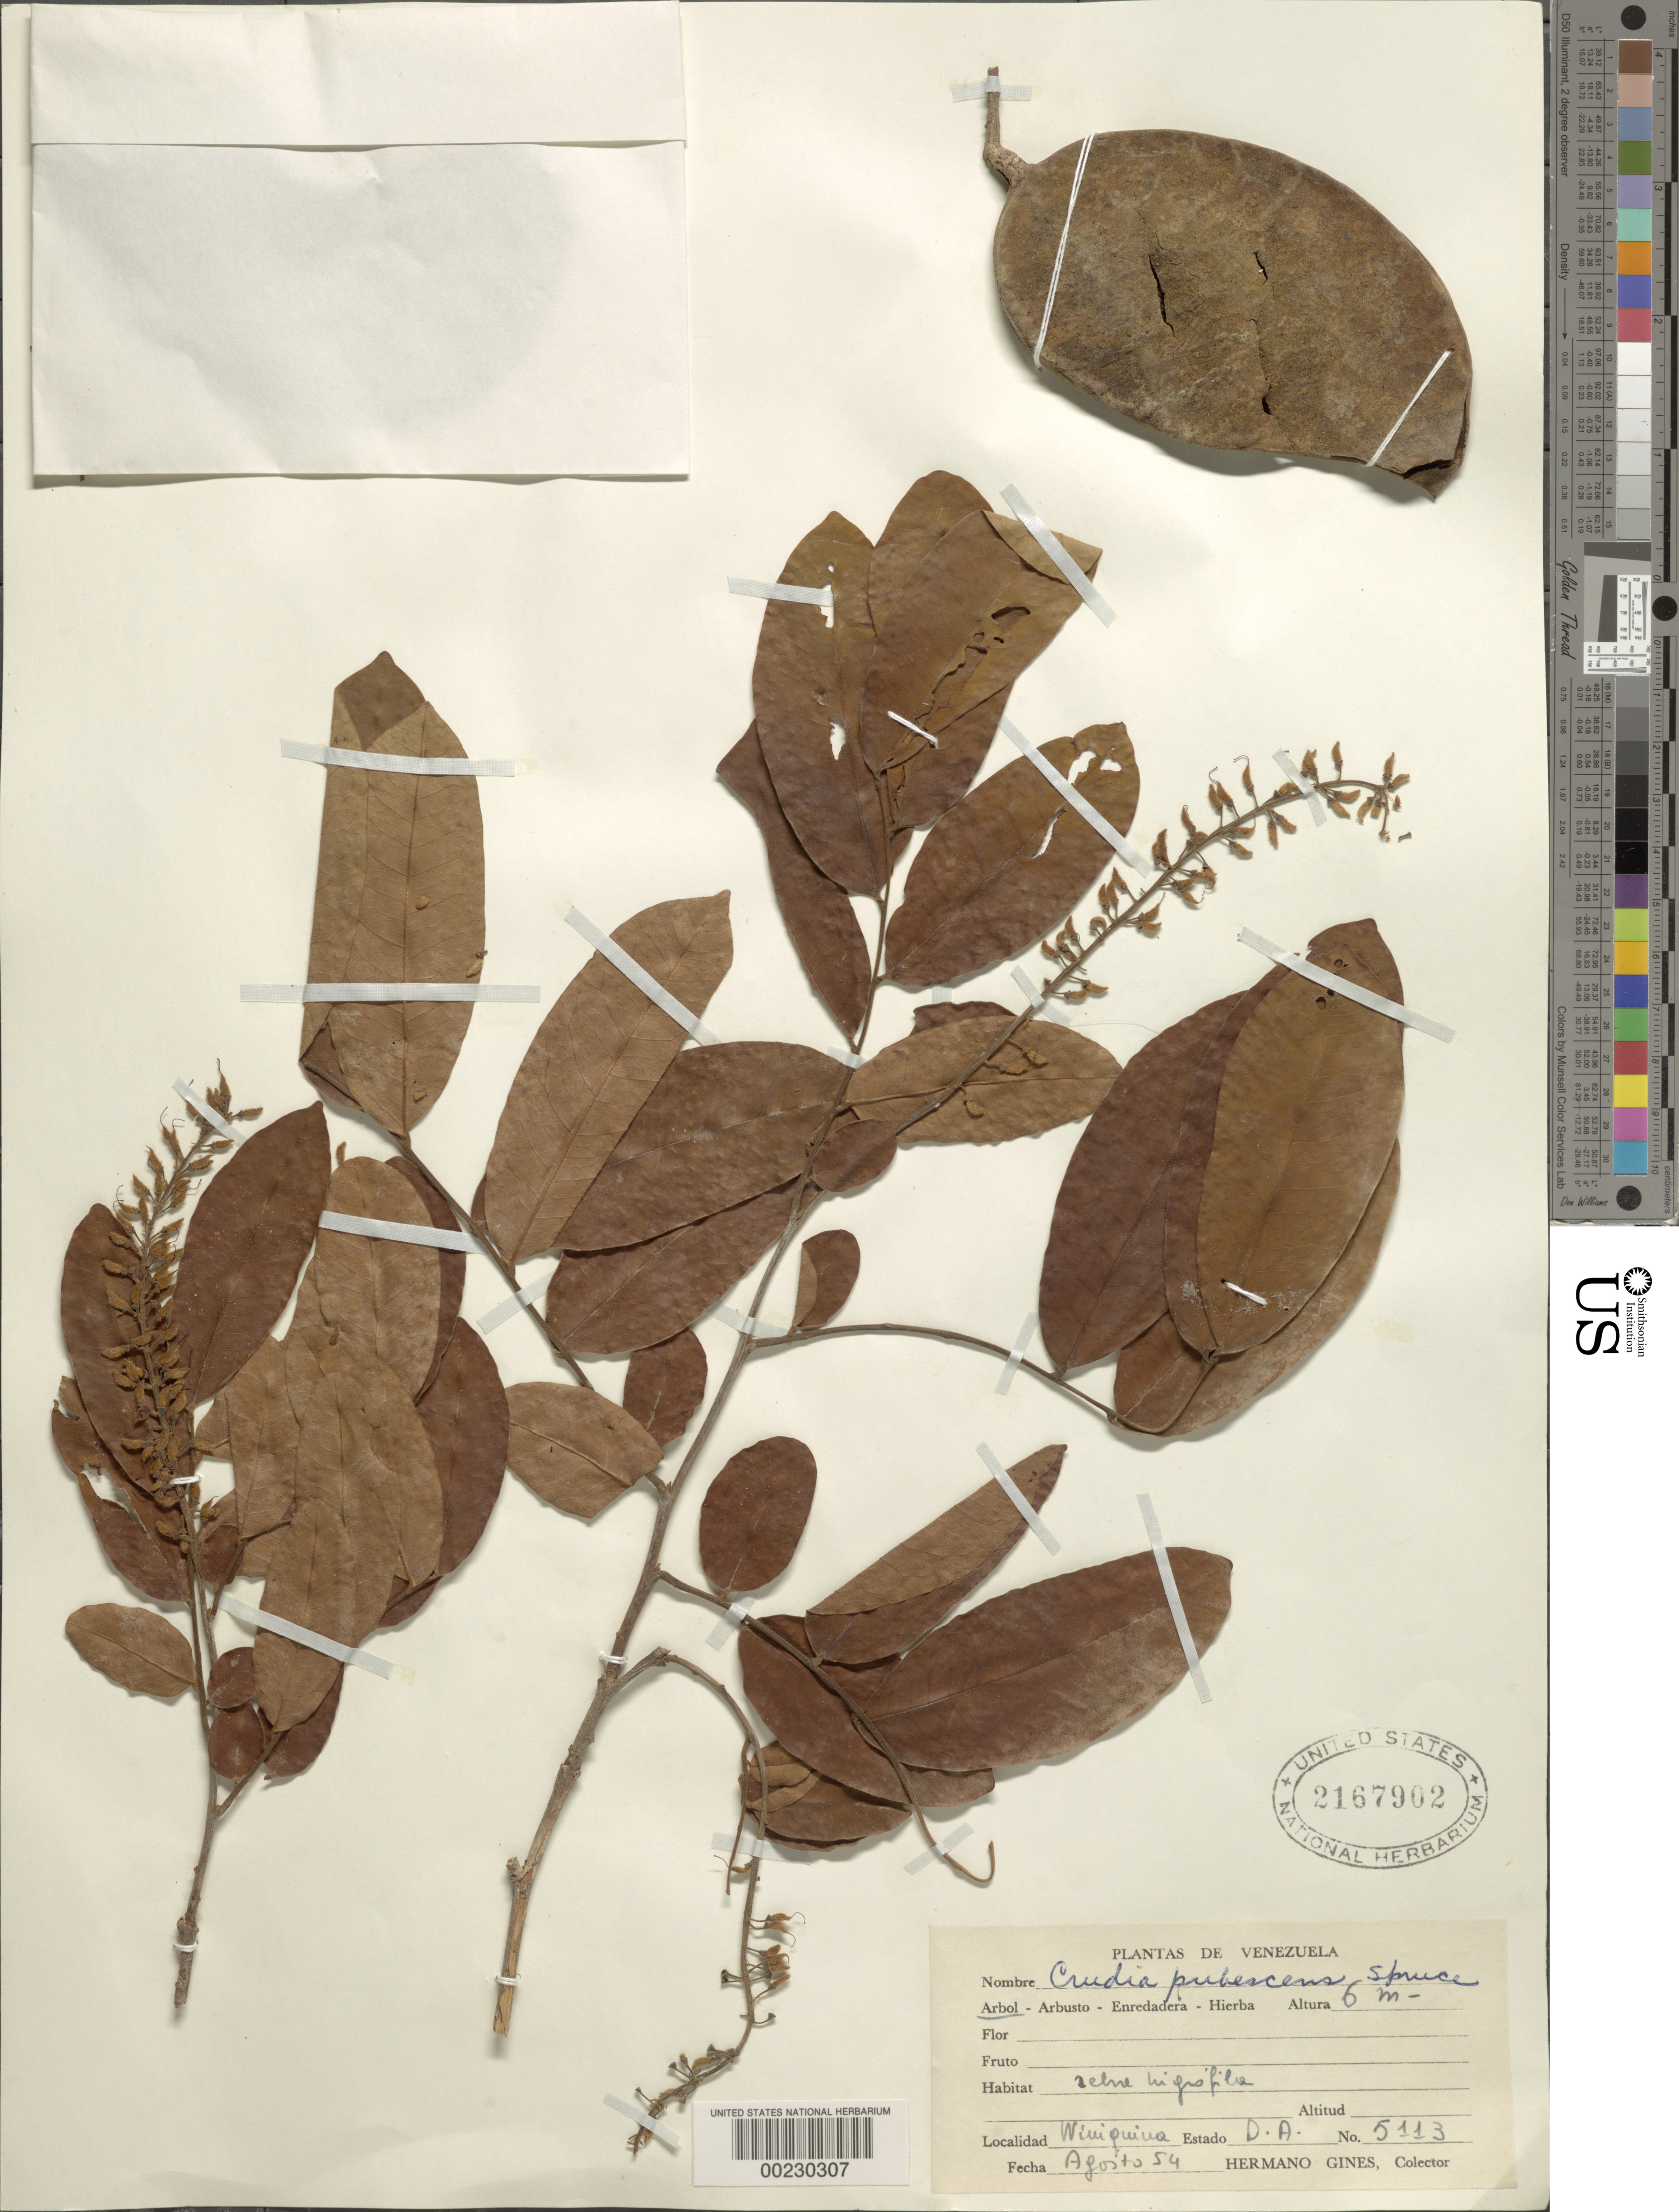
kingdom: Plantae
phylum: Tracheophyta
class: Magnoliopsida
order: Fabales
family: Fabaceae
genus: Crudia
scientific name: Crudia pubescens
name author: Spruce ex Benth. in Mart.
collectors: Bro. Gines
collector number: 5113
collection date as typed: Aug 1954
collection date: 1954-08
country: Venezuela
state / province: Delta Amacuro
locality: Wimpuina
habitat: Rain forest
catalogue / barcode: US 2167902